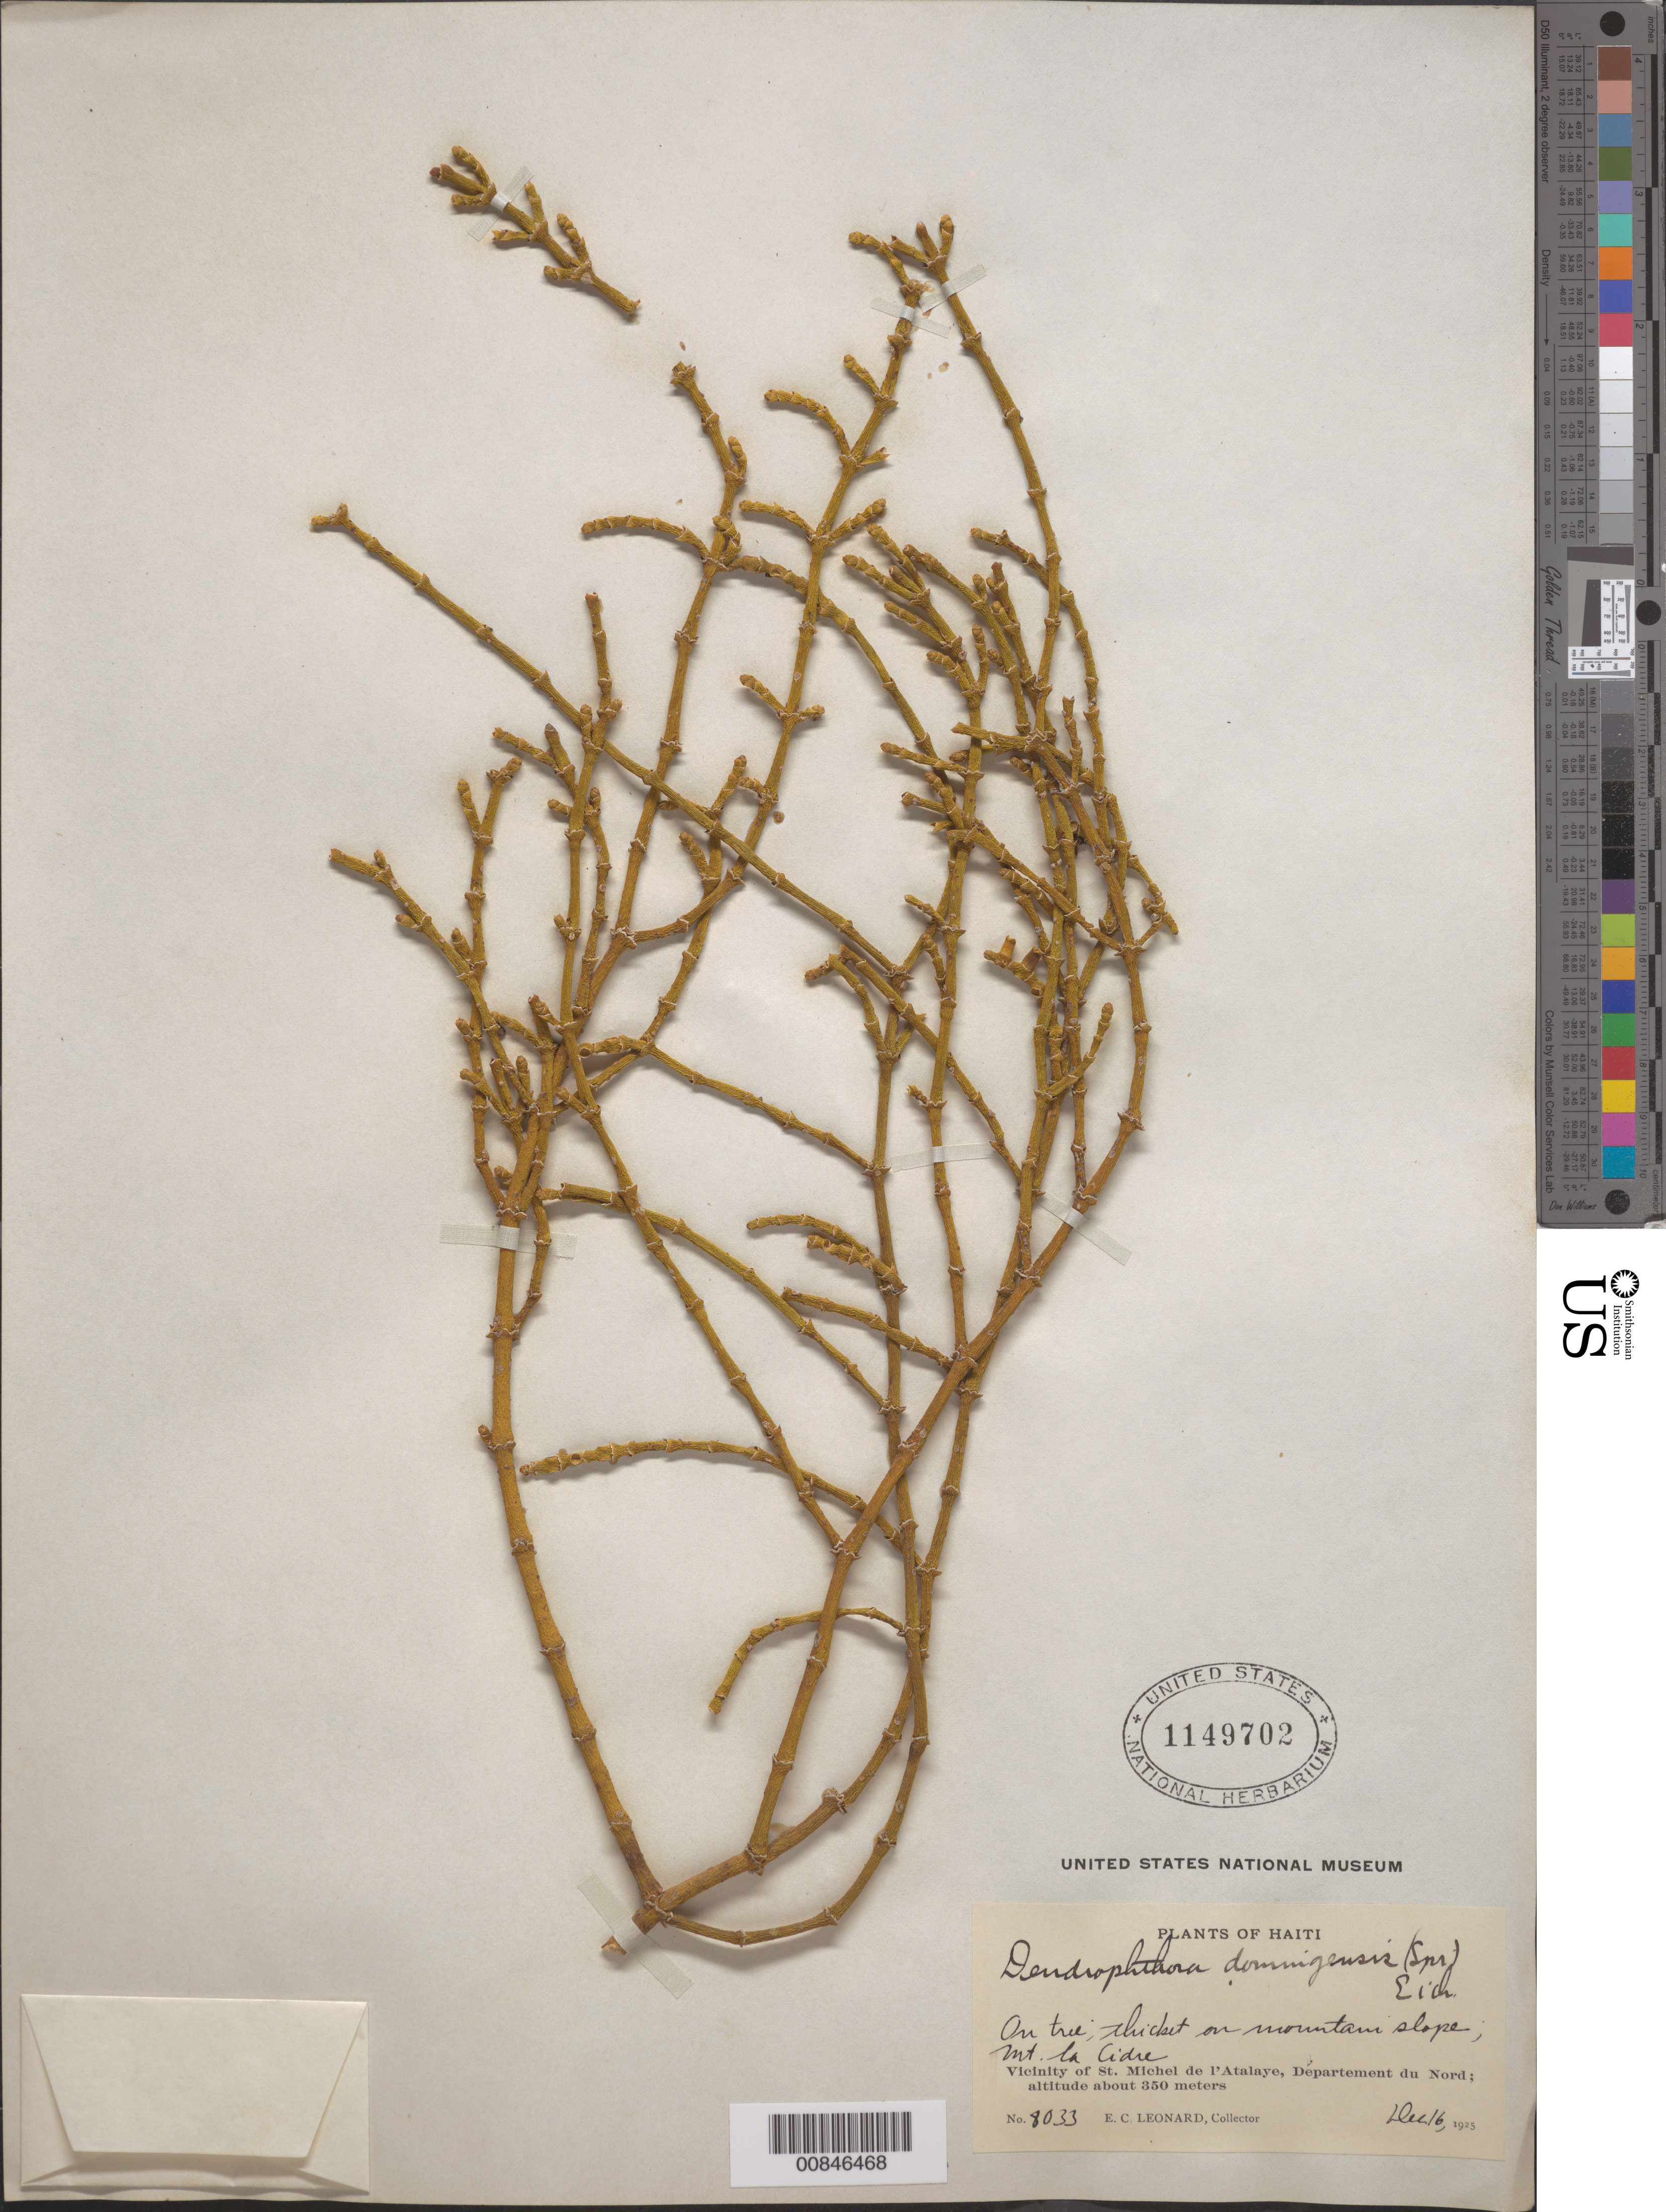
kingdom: Plantae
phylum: Tracheophyta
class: Magnoliopsida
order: Santalales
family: Viscaceae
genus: Dendrophthora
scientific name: Dendrophthora domingensis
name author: (Spreng.) Eichler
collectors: E. C. Leonard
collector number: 8033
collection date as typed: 16 Dec 1925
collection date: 1925-12-16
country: Haiti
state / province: Nord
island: Hispaniola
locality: Vicinity of St. Michel de l'Atalaye, Mt. la Cidre.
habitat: On tree; thicket on mountain slope.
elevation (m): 350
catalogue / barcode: US 1149702